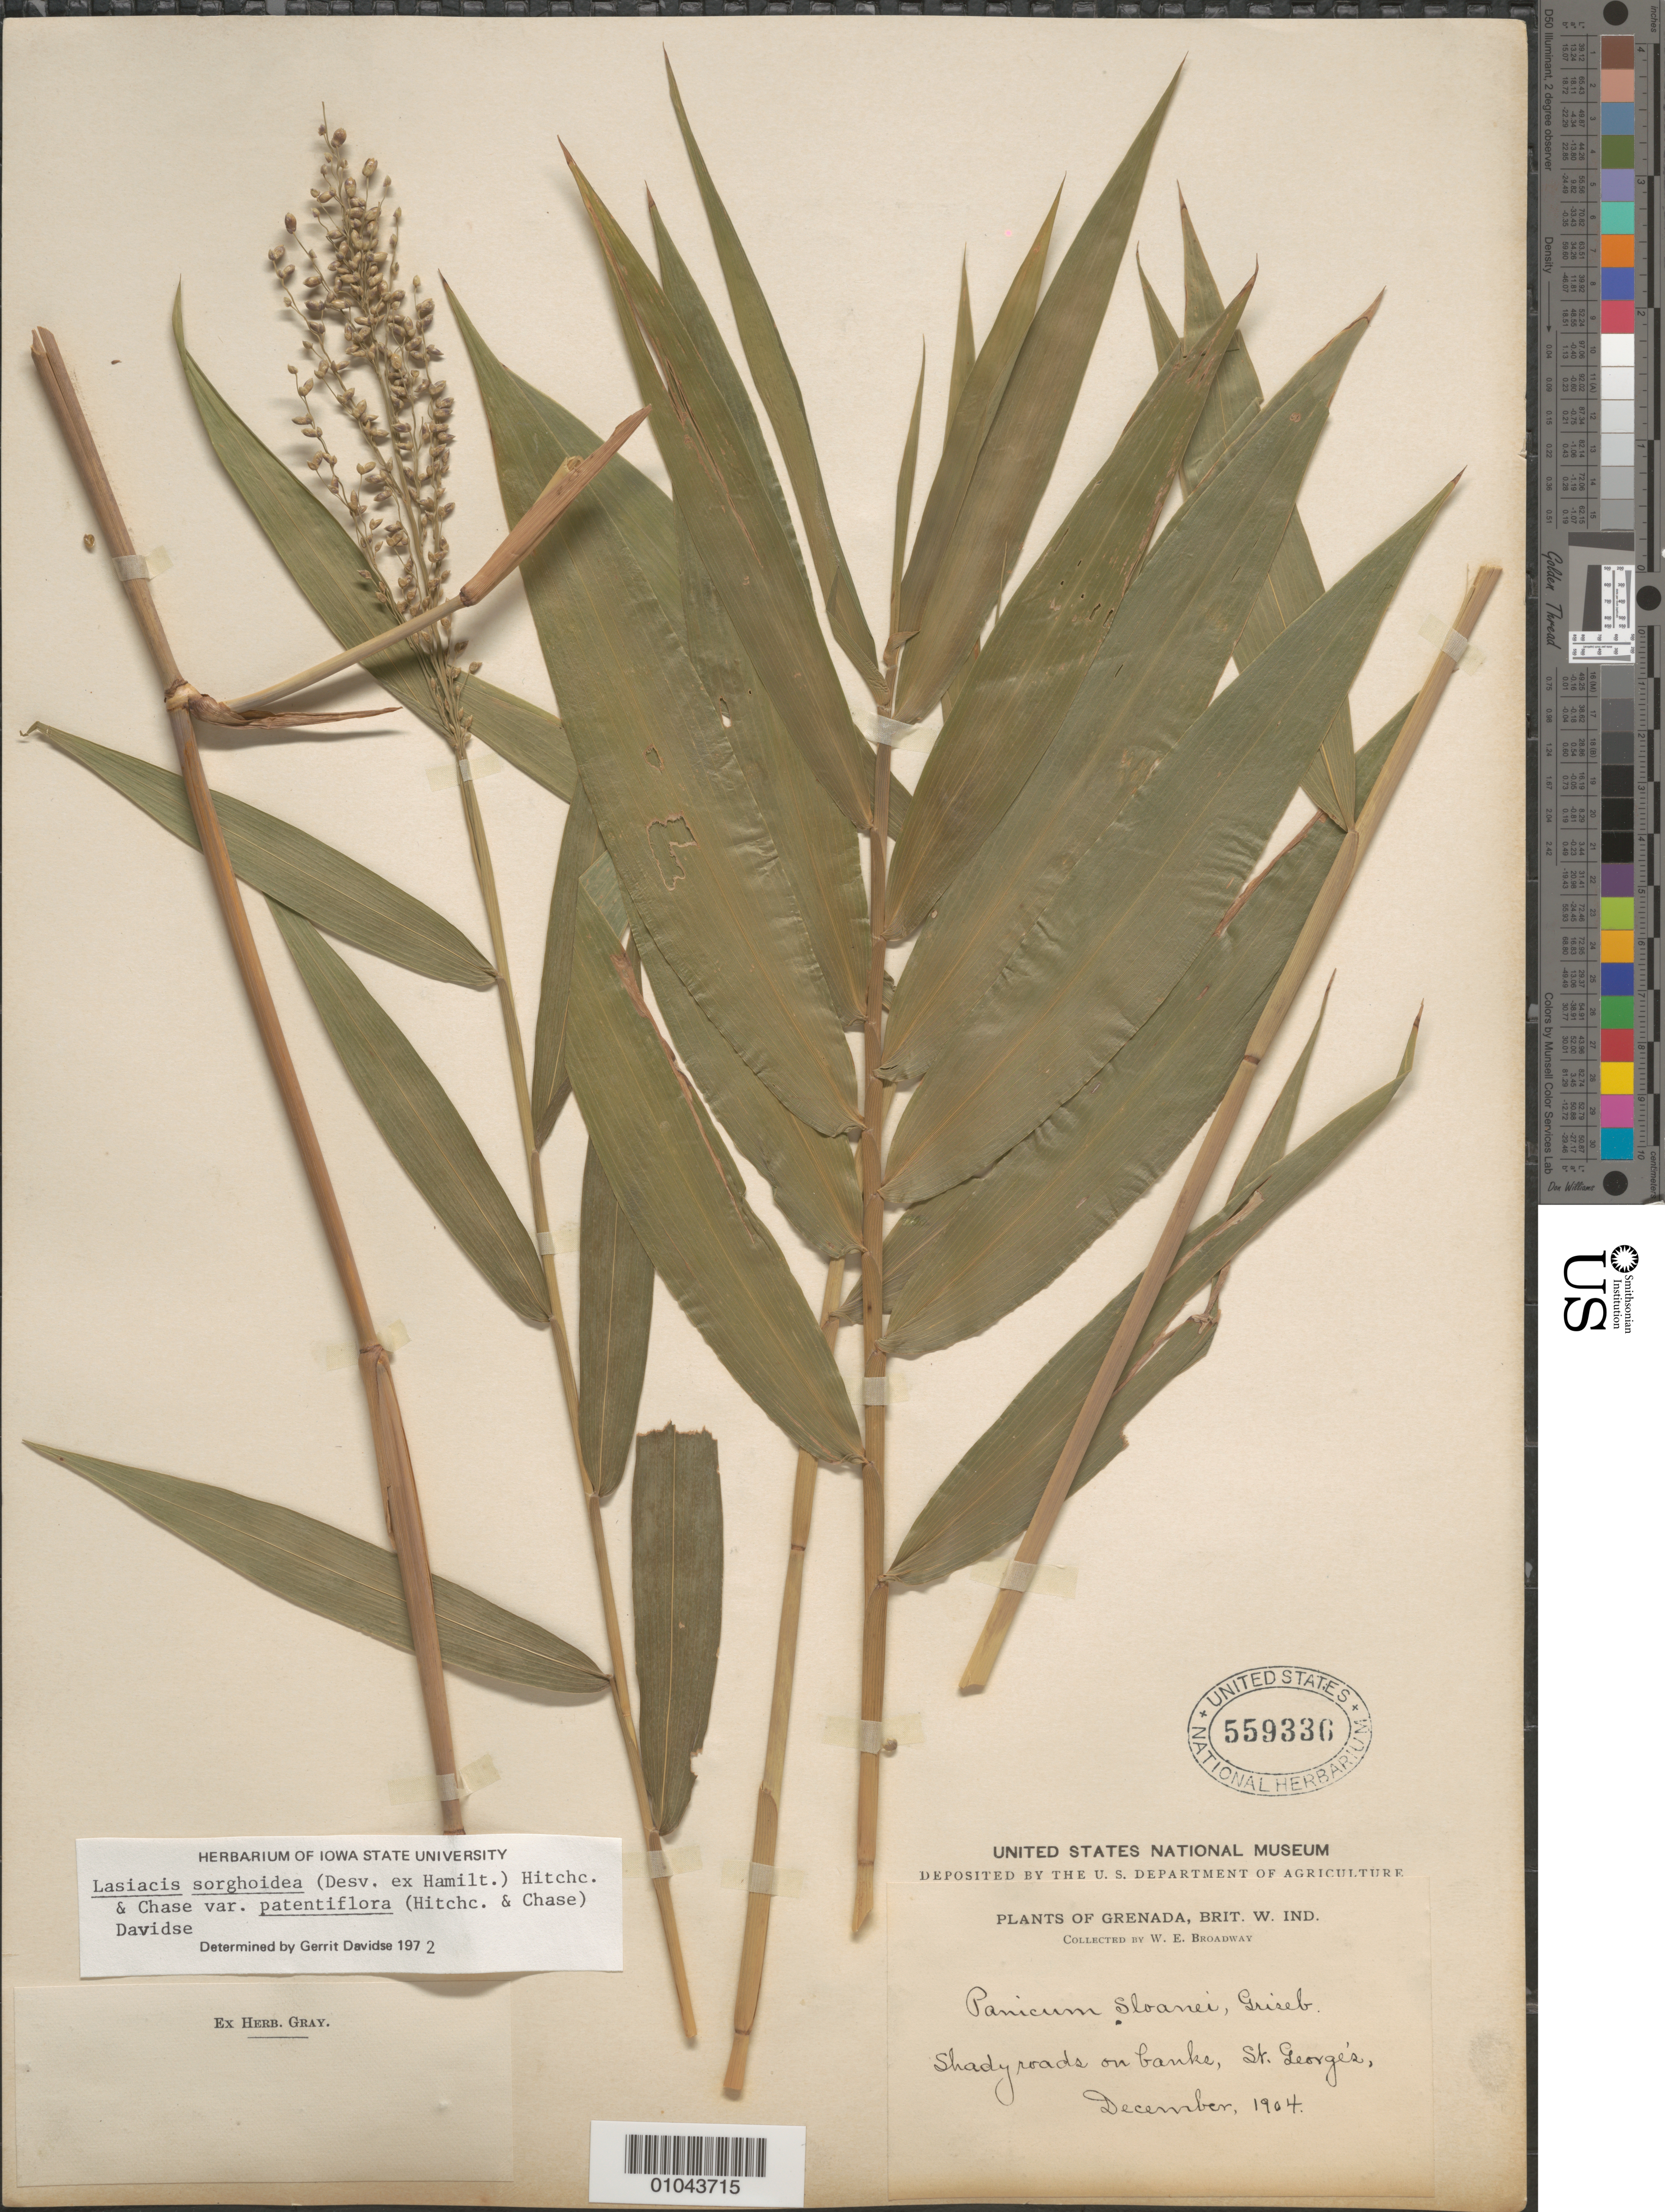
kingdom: Plantae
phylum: Tracheophyta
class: Liliopsida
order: Poales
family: Poaceae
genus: Lasiacis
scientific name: Lasiacis sorghoidea var. patentiflora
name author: (Hitchc. & Chase) Davidse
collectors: W. E. Broadway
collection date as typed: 01 Dec 1904 to 31 Dec 1904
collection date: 1904-12-01/1904-12-31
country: Grenada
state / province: Saint George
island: Grenada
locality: Shadeygrade on banks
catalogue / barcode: US 559336